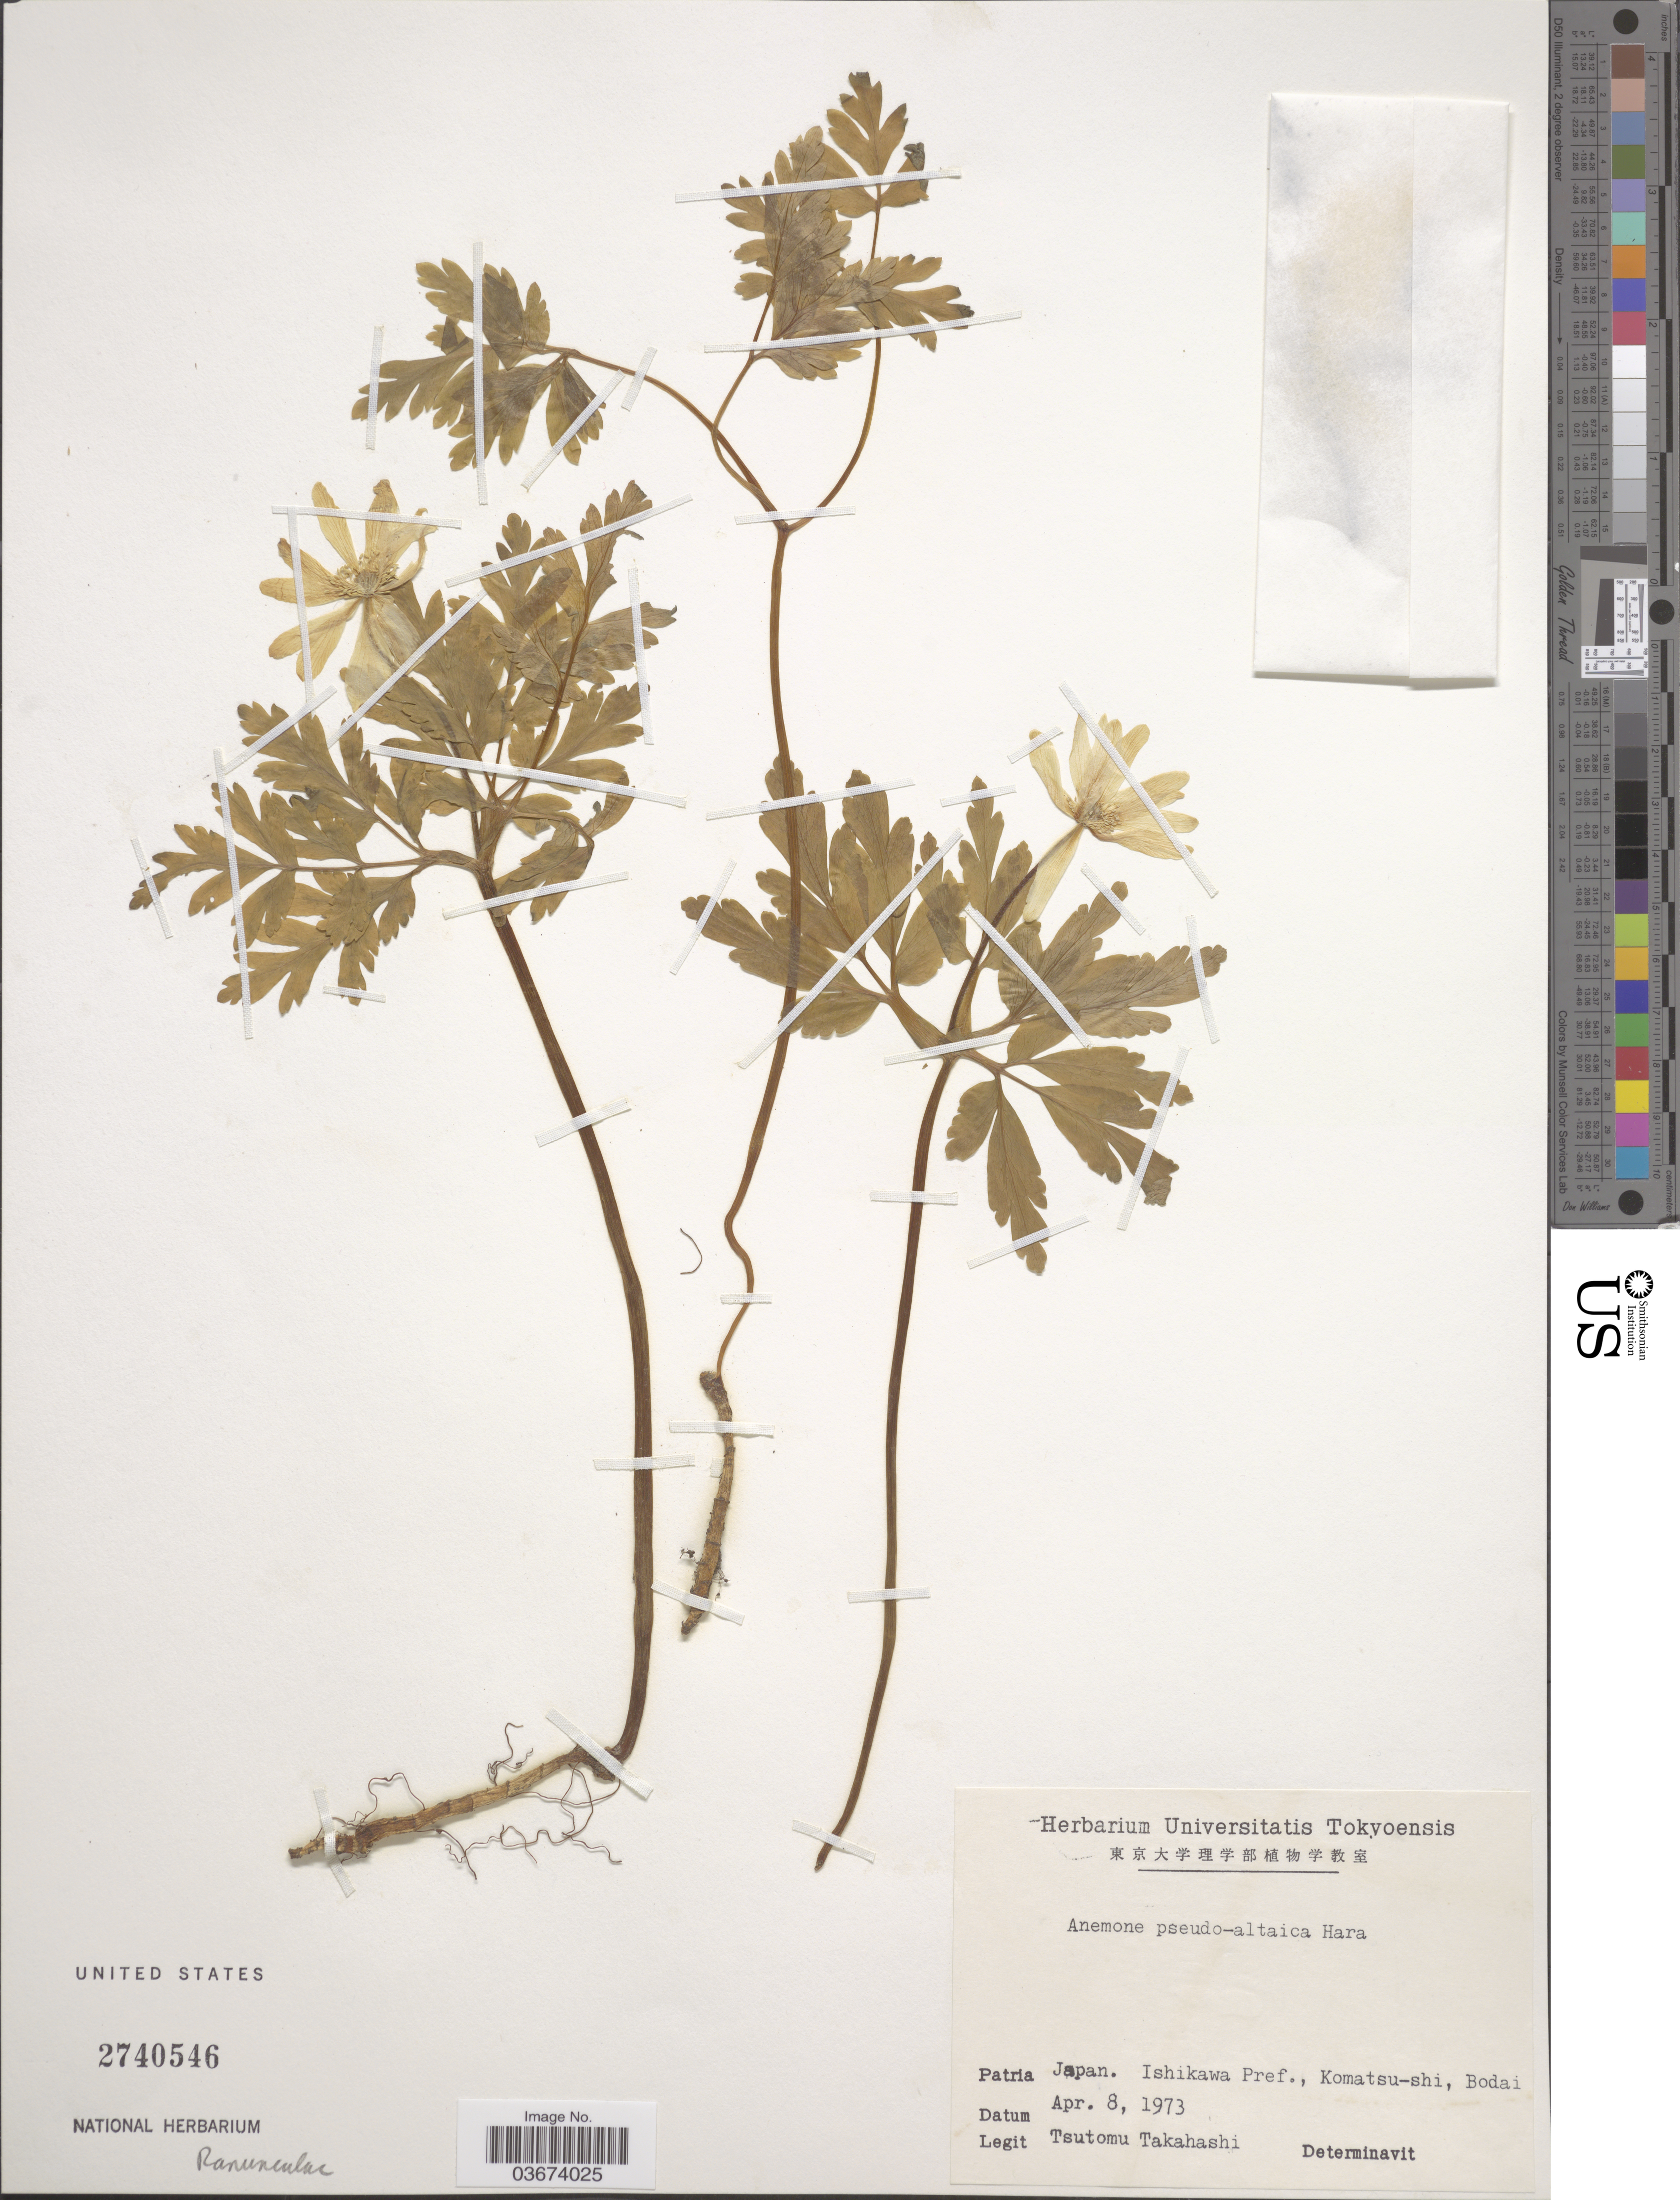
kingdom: Plantae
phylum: Tracheophyta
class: Magnoliopsida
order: Ranunculales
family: Ranunculaceae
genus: Anemone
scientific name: Anemone pseudoaltaica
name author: H. Hara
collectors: T. Takahashi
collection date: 1973-04-08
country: Japan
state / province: Isikawa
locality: Patria. Ishikawa Pref., Komatsu-shi, Bodai.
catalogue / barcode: US 2740546